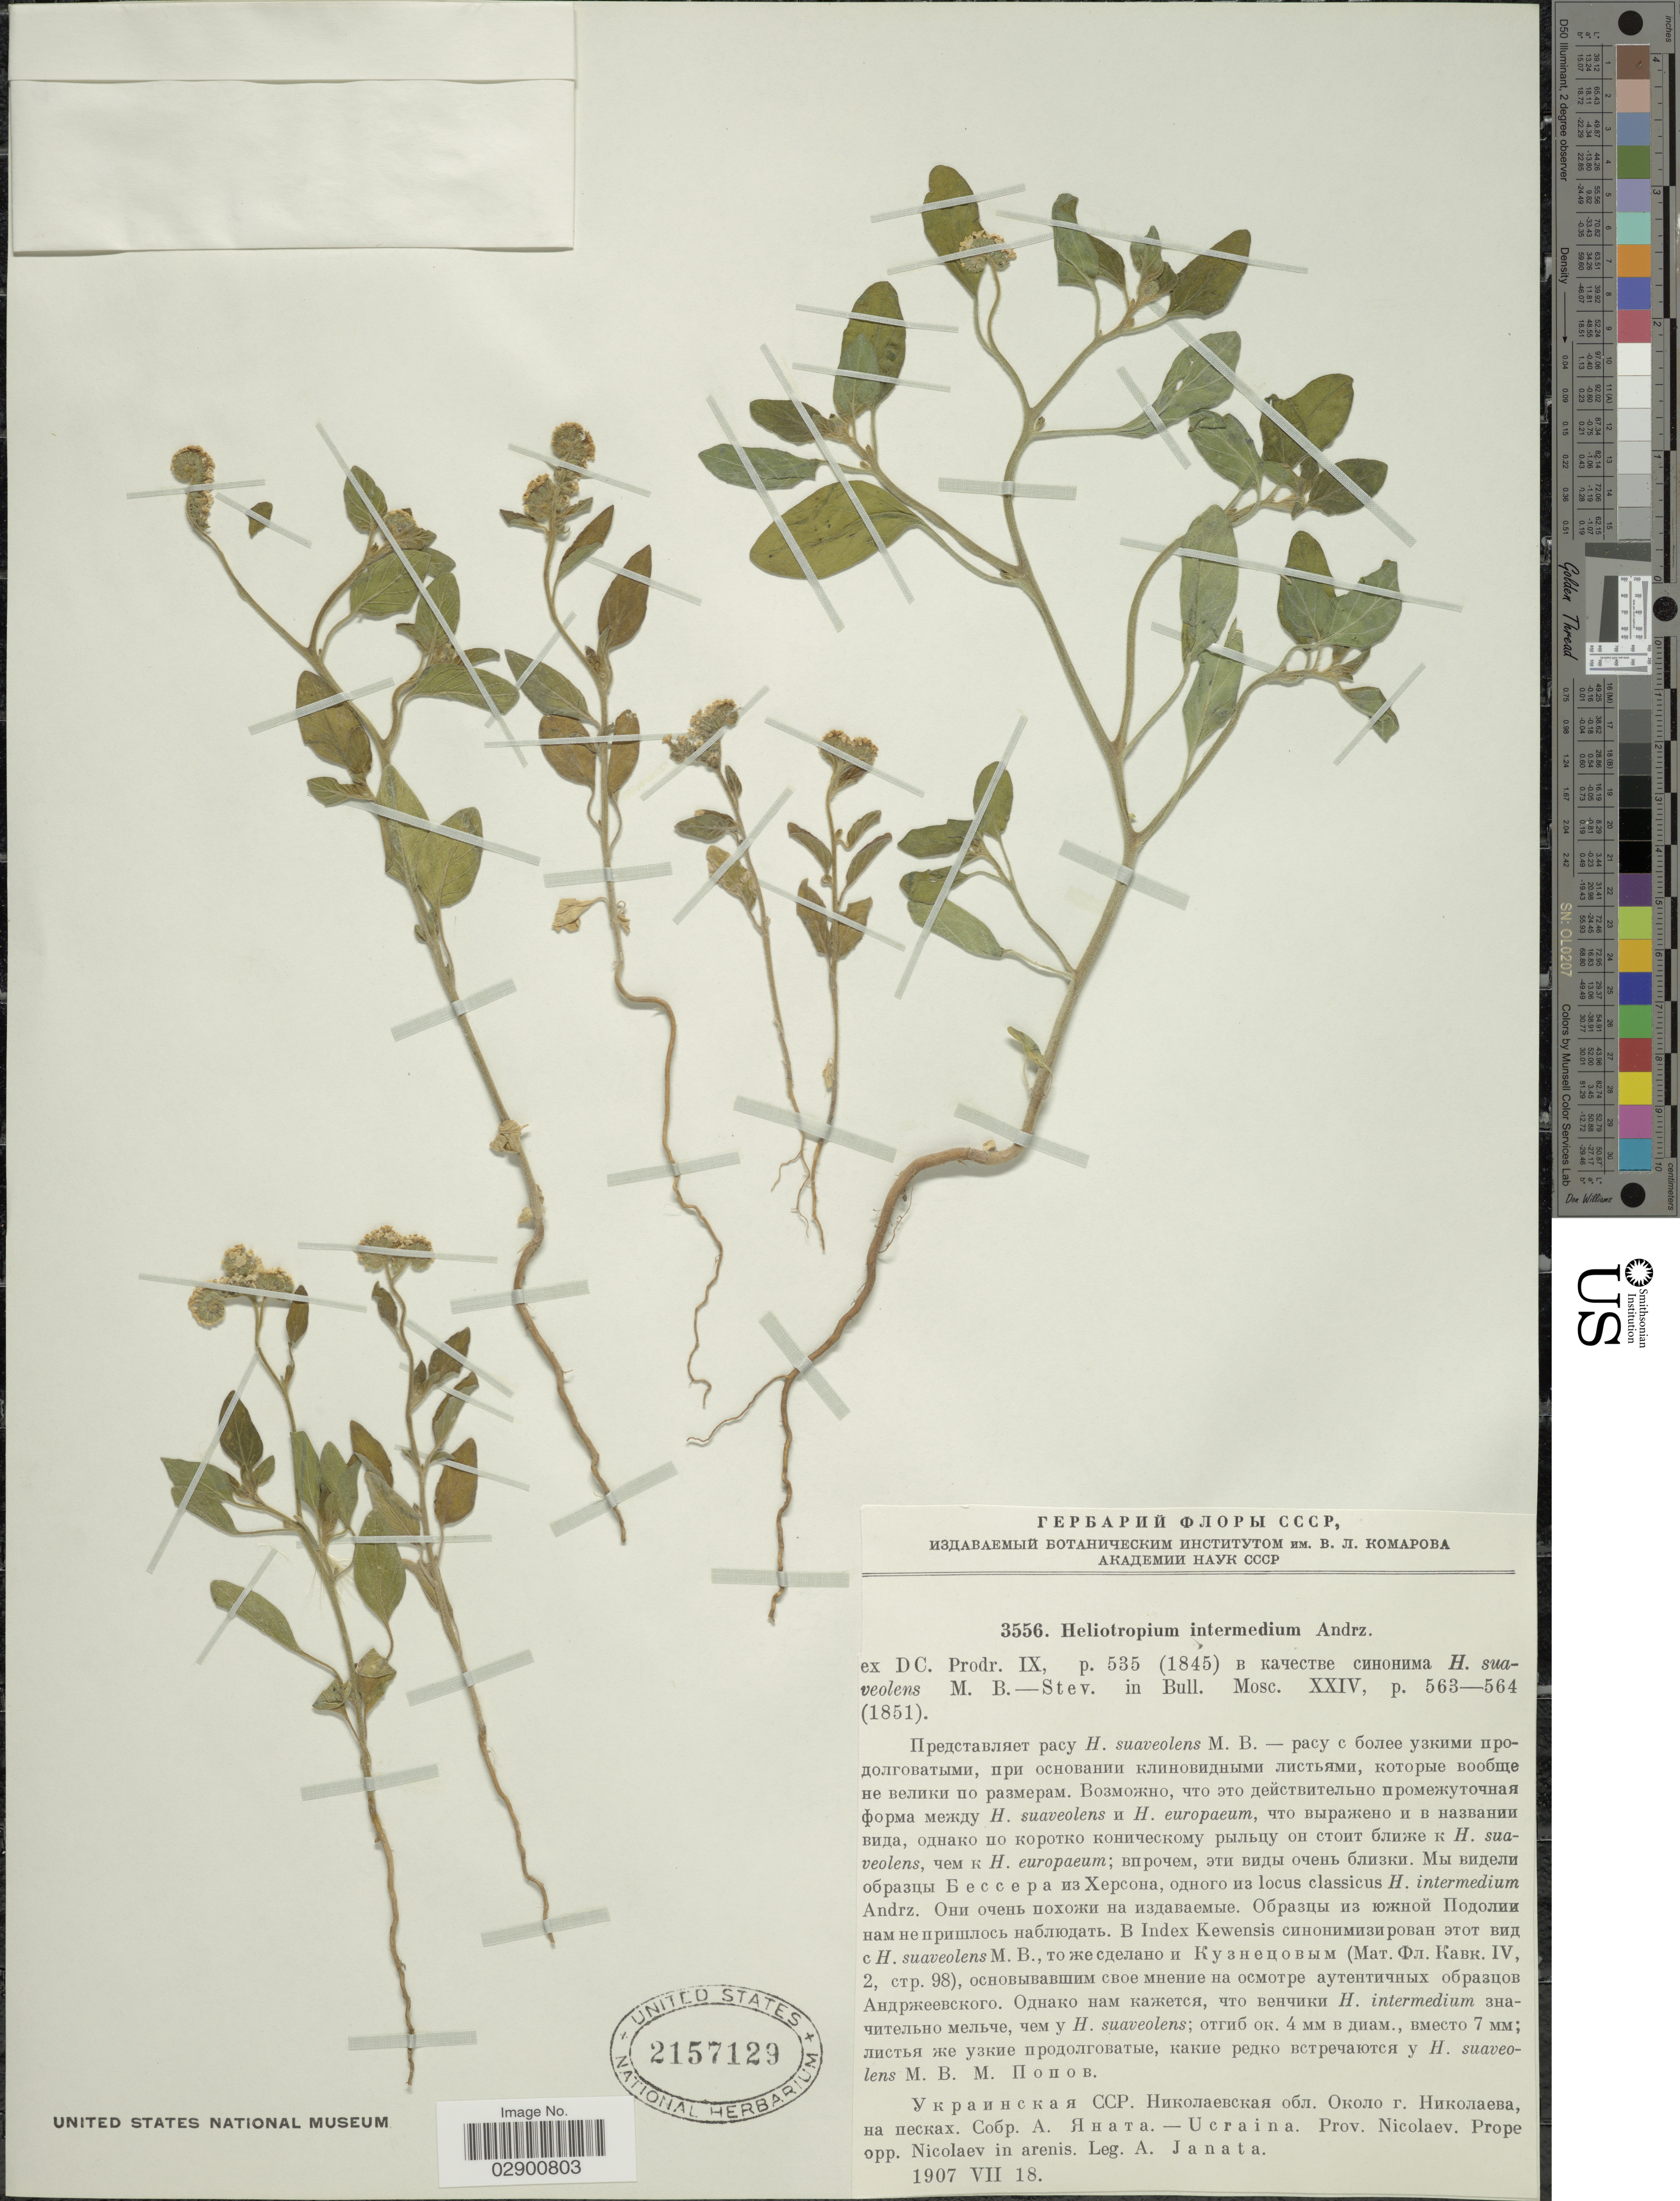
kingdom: Plantae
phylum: Tracheophyta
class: Magnoliopsida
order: Boraginales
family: Heliotropiaceae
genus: Heliotropium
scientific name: Heliotropium suaveolens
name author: M. Bieb.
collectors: A. Janata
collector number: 3556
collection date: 1907-07-18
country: Ukraine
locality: Prov. Nicolaev. Prope opp. Nicolaev in arenis.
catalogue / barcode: US 2157129